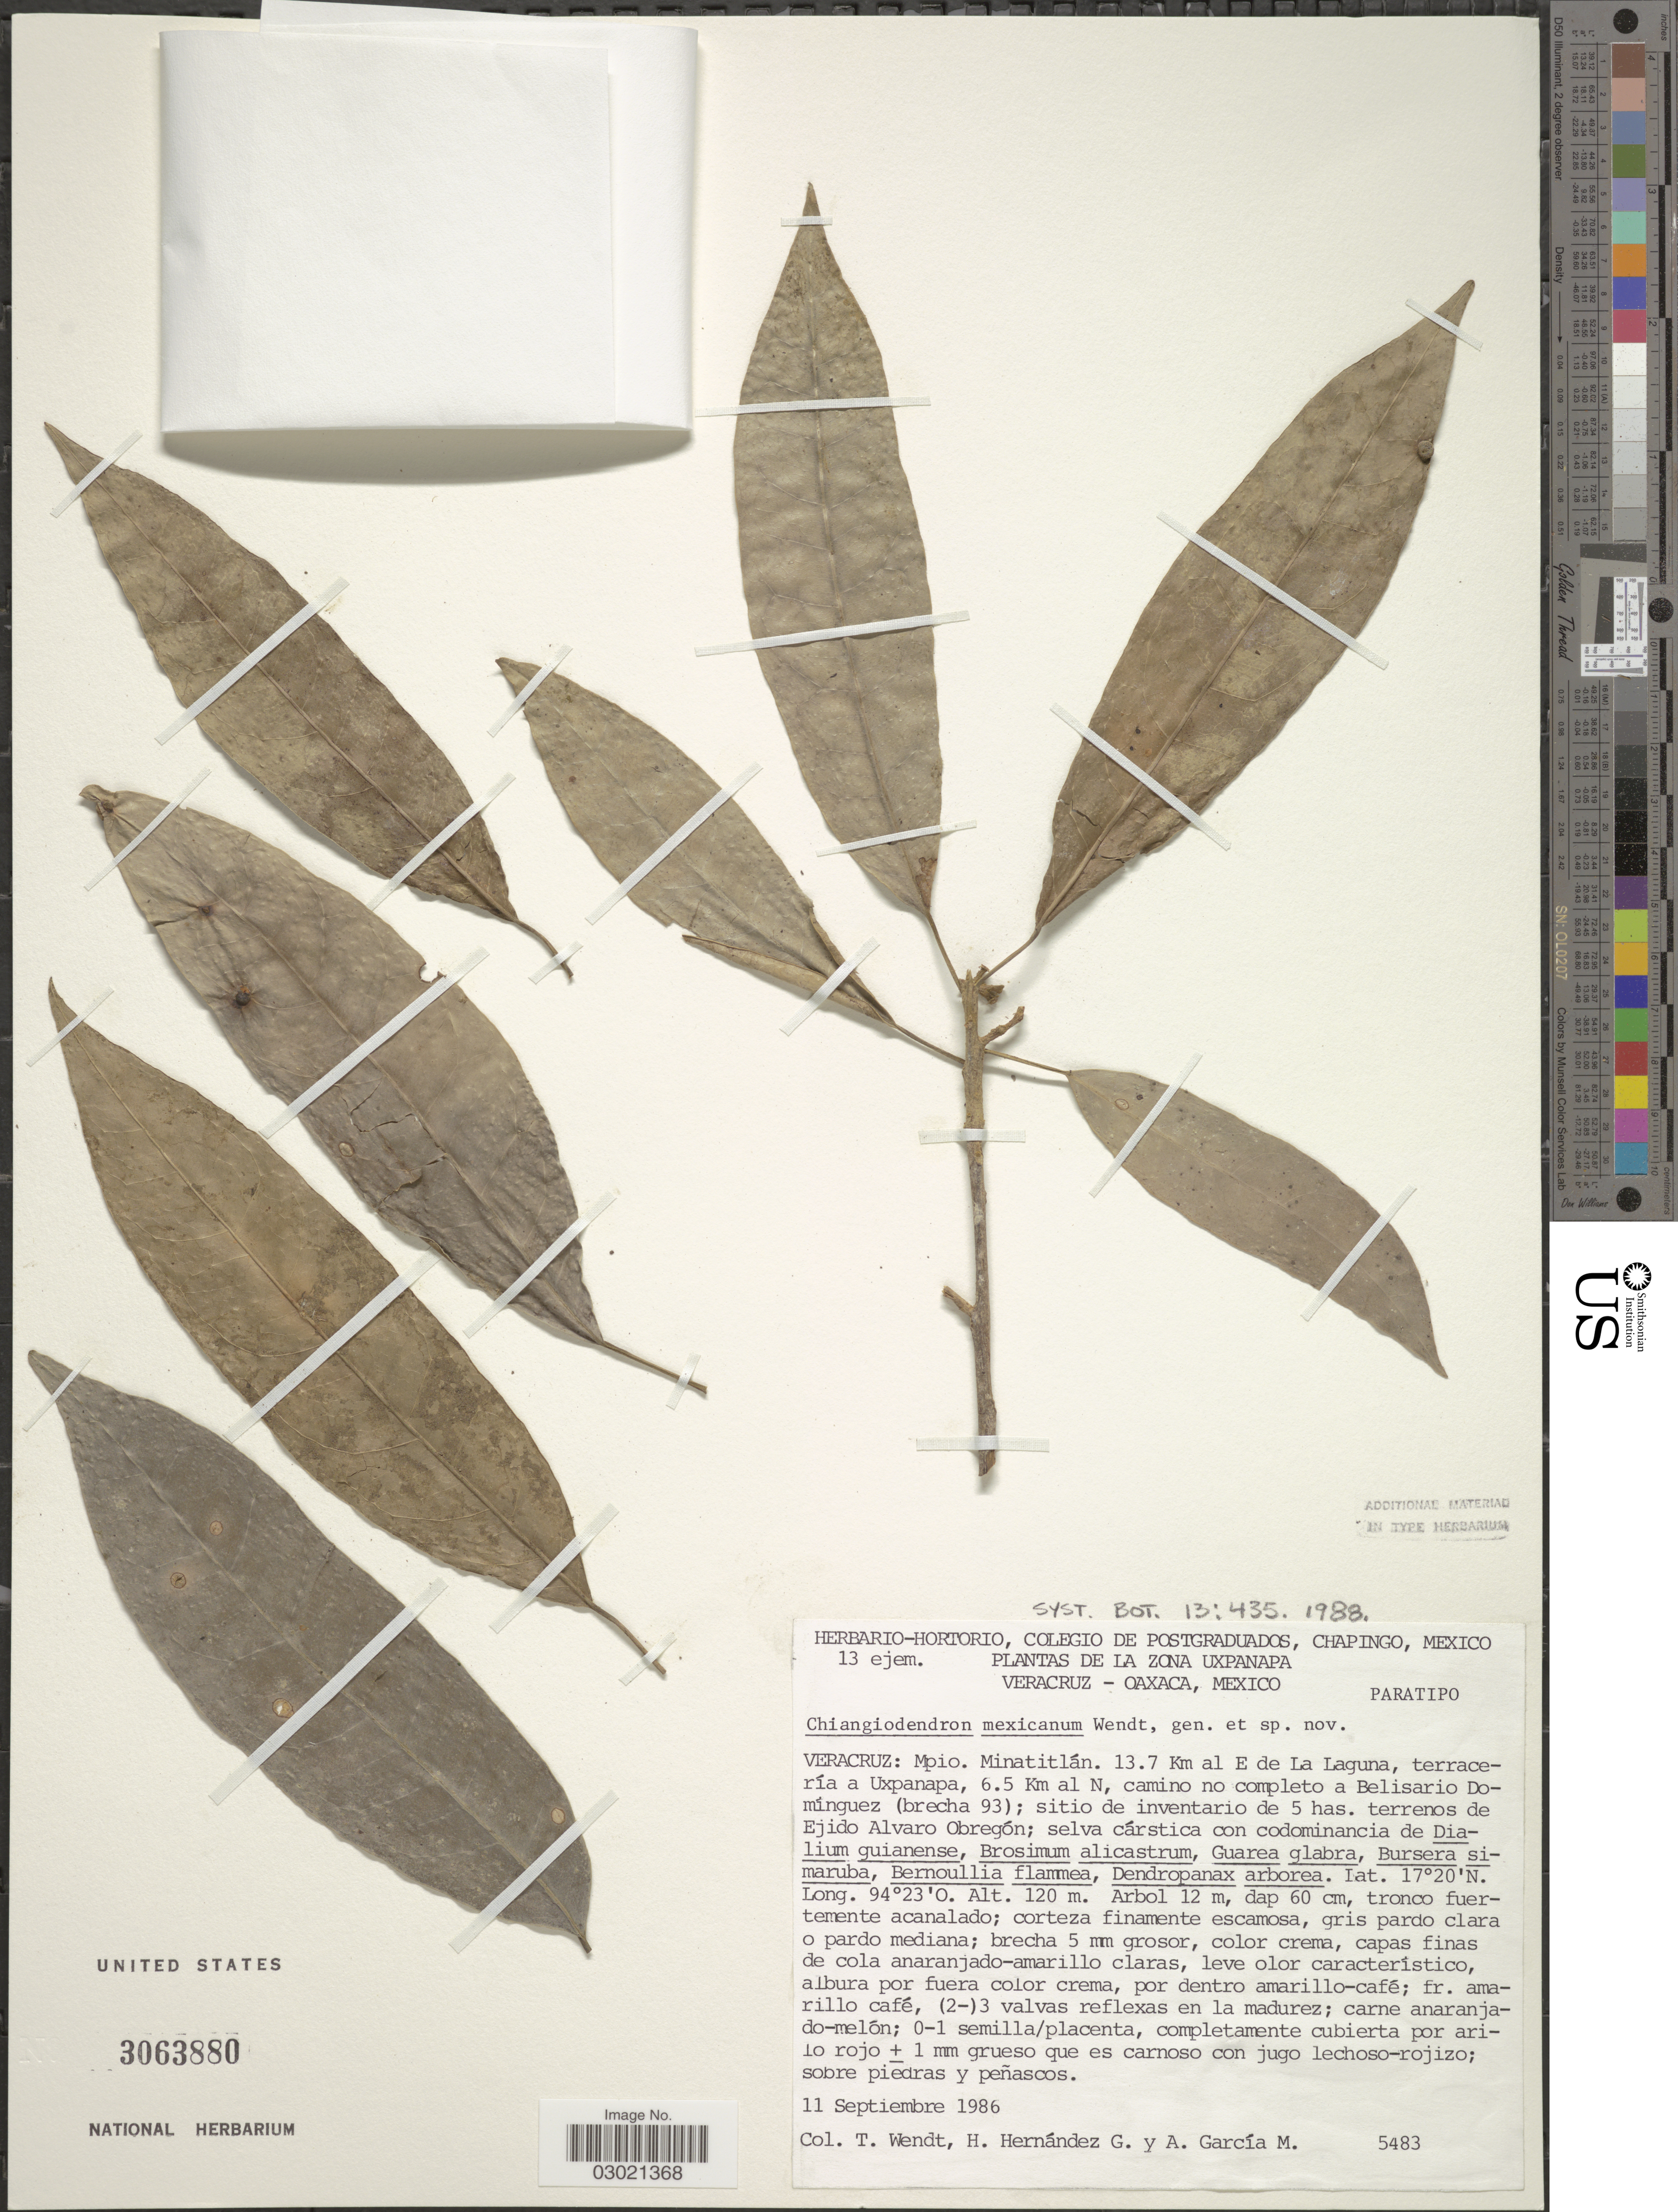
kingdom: Plantae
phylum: Tracheophyta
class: Magnoliopsida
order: Malpighiales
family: Achariaceae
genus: Chiangiodendron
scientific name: Chiangiodendron mexicanum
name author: T. Wendt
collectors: T. L. Wendt, H. Hernandez G. & A. García M.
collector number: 5483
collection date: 1986-09-11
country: Mexico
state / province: Veracruz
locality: Veracruz: Mpio. Minatitlán. 13.7 Km al E de La Laguna, terracería a Uxpanapa, 6.5 Km al N, camino no completo a Belisario Domínguez (brecha 93).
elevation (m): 120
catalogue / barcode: US 3063880